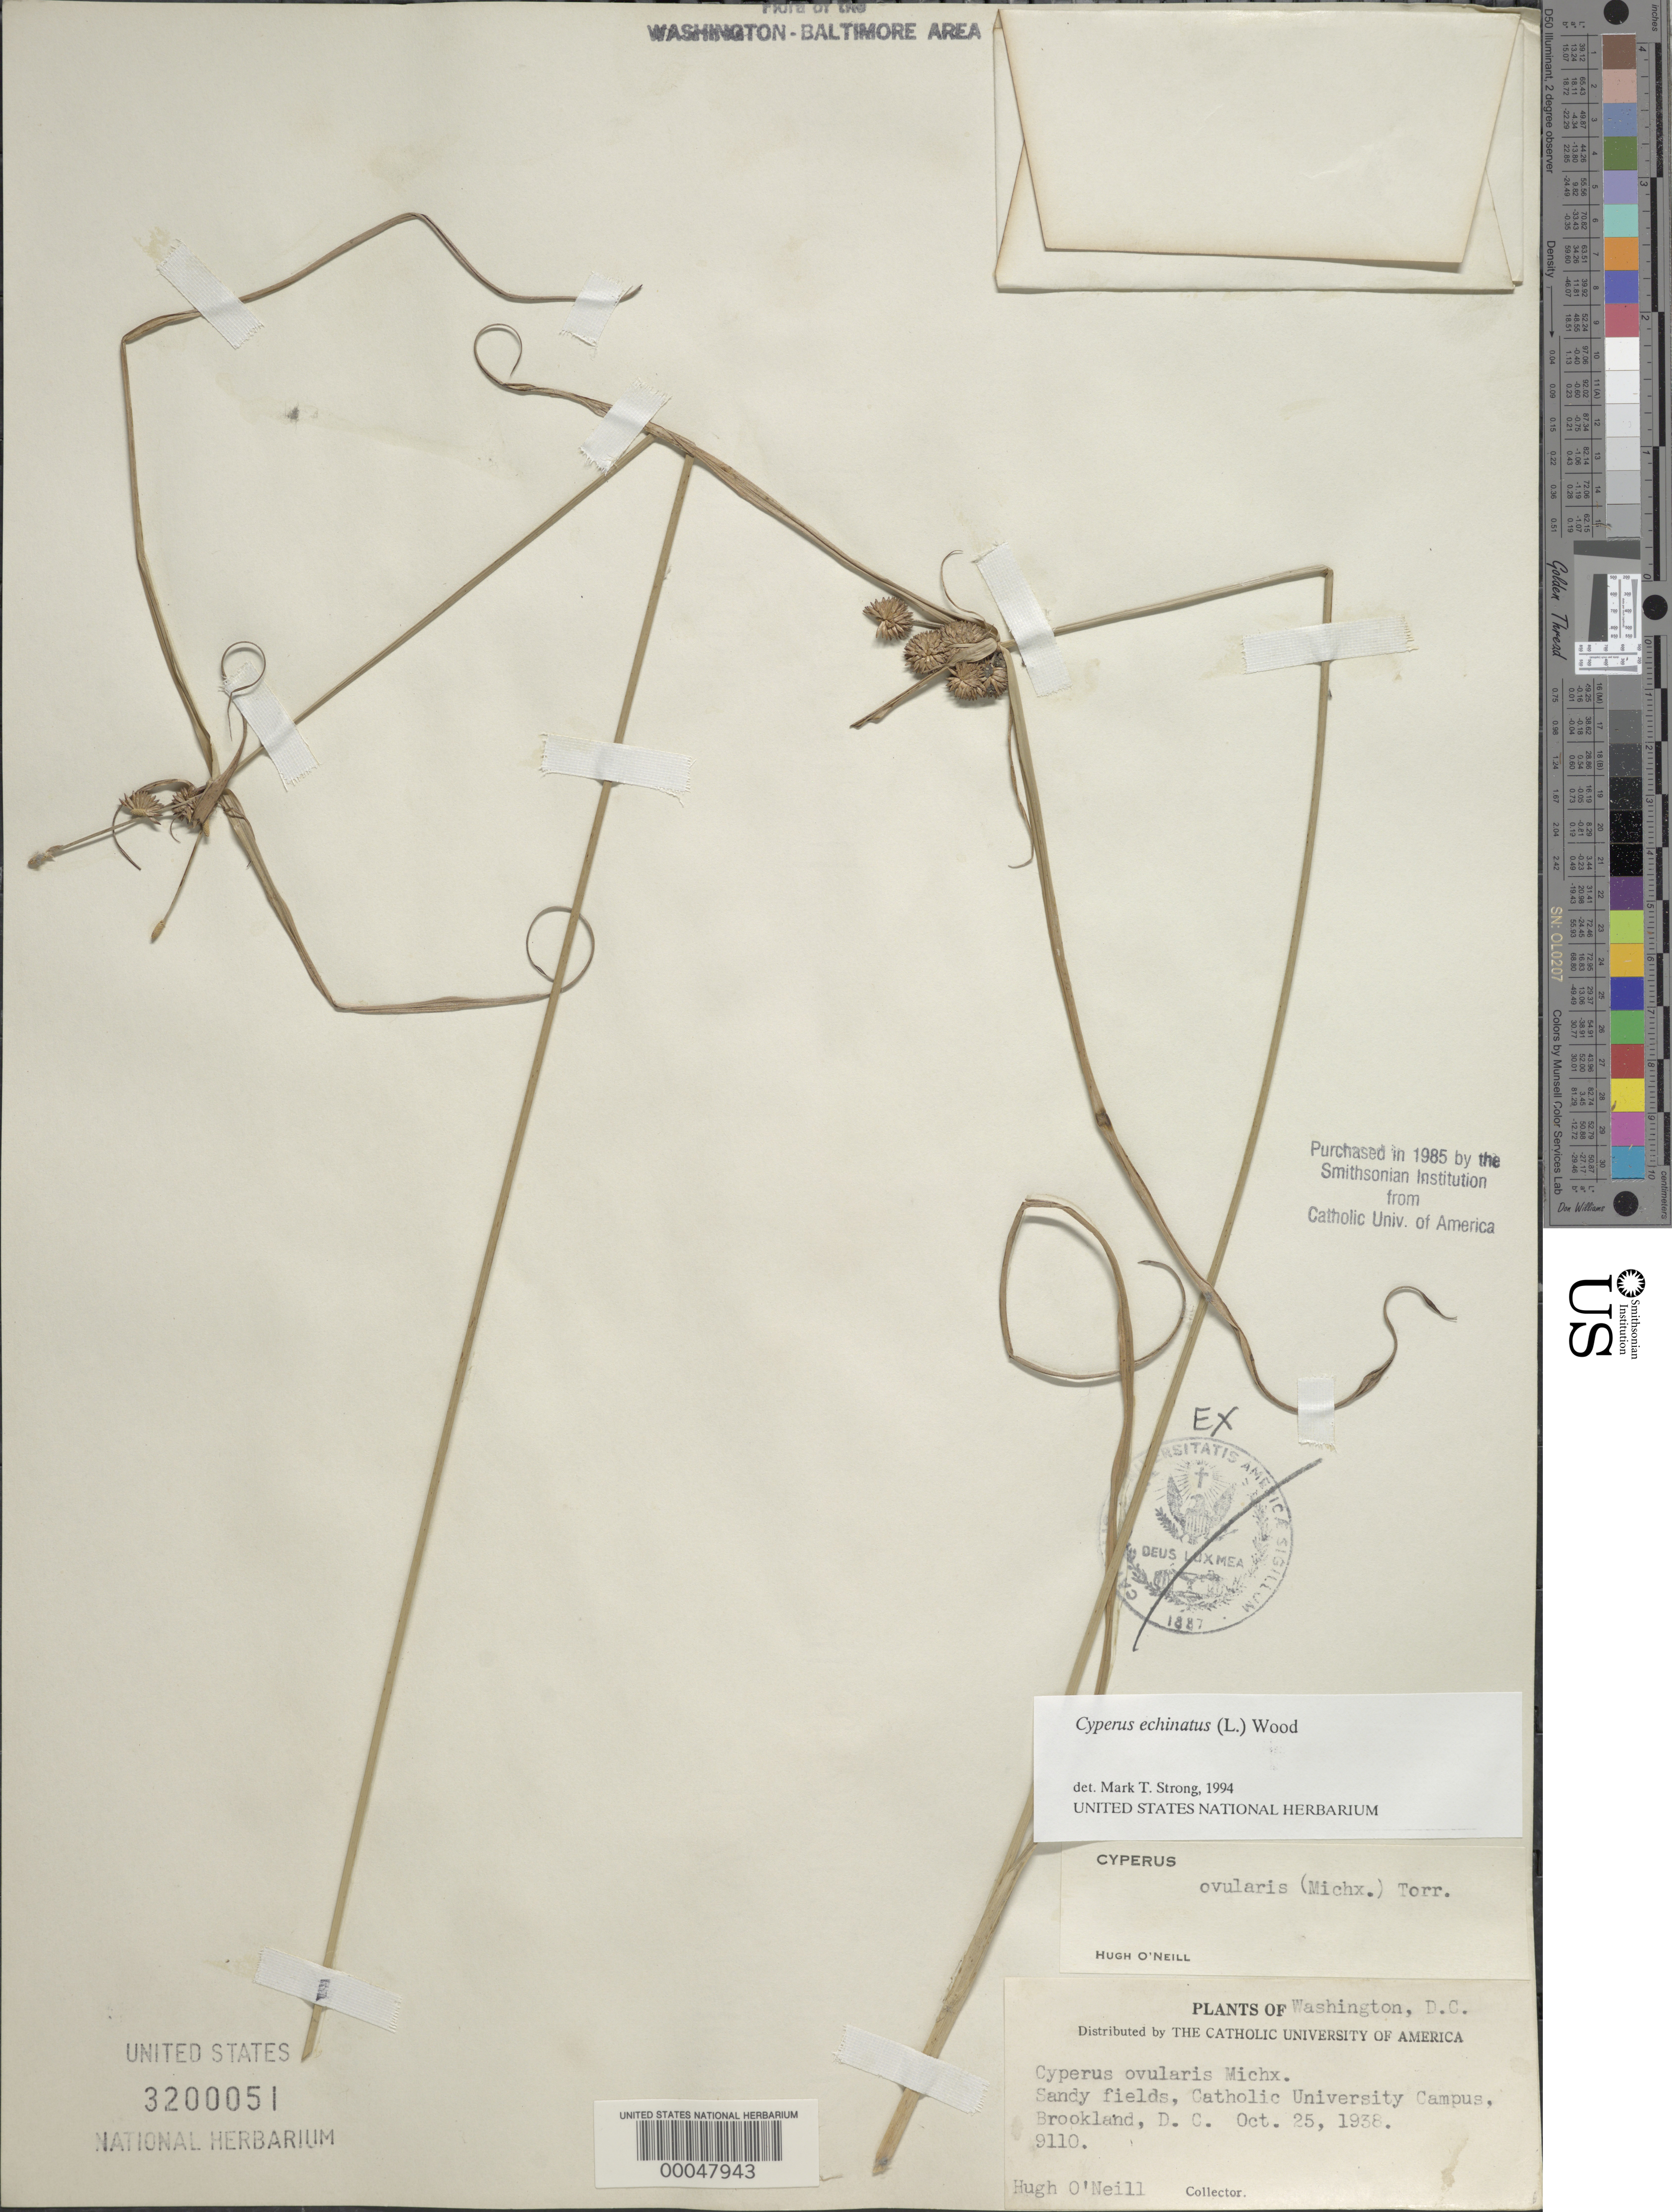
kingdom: Plantae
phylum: Tracheophyta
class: Liliopsida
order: Poales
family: Cyperaceae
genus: Cyperus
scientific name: Cyperus echinatus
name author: (L.) Alph. Wood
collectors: H. O'Neill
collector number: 9110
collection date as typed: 25 Oct 1938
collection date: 1938-10-25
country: United States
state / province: District of Columbia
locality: Catholic Univ. Campus, Brookland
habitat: Sandy fields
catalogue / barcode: US 3200051